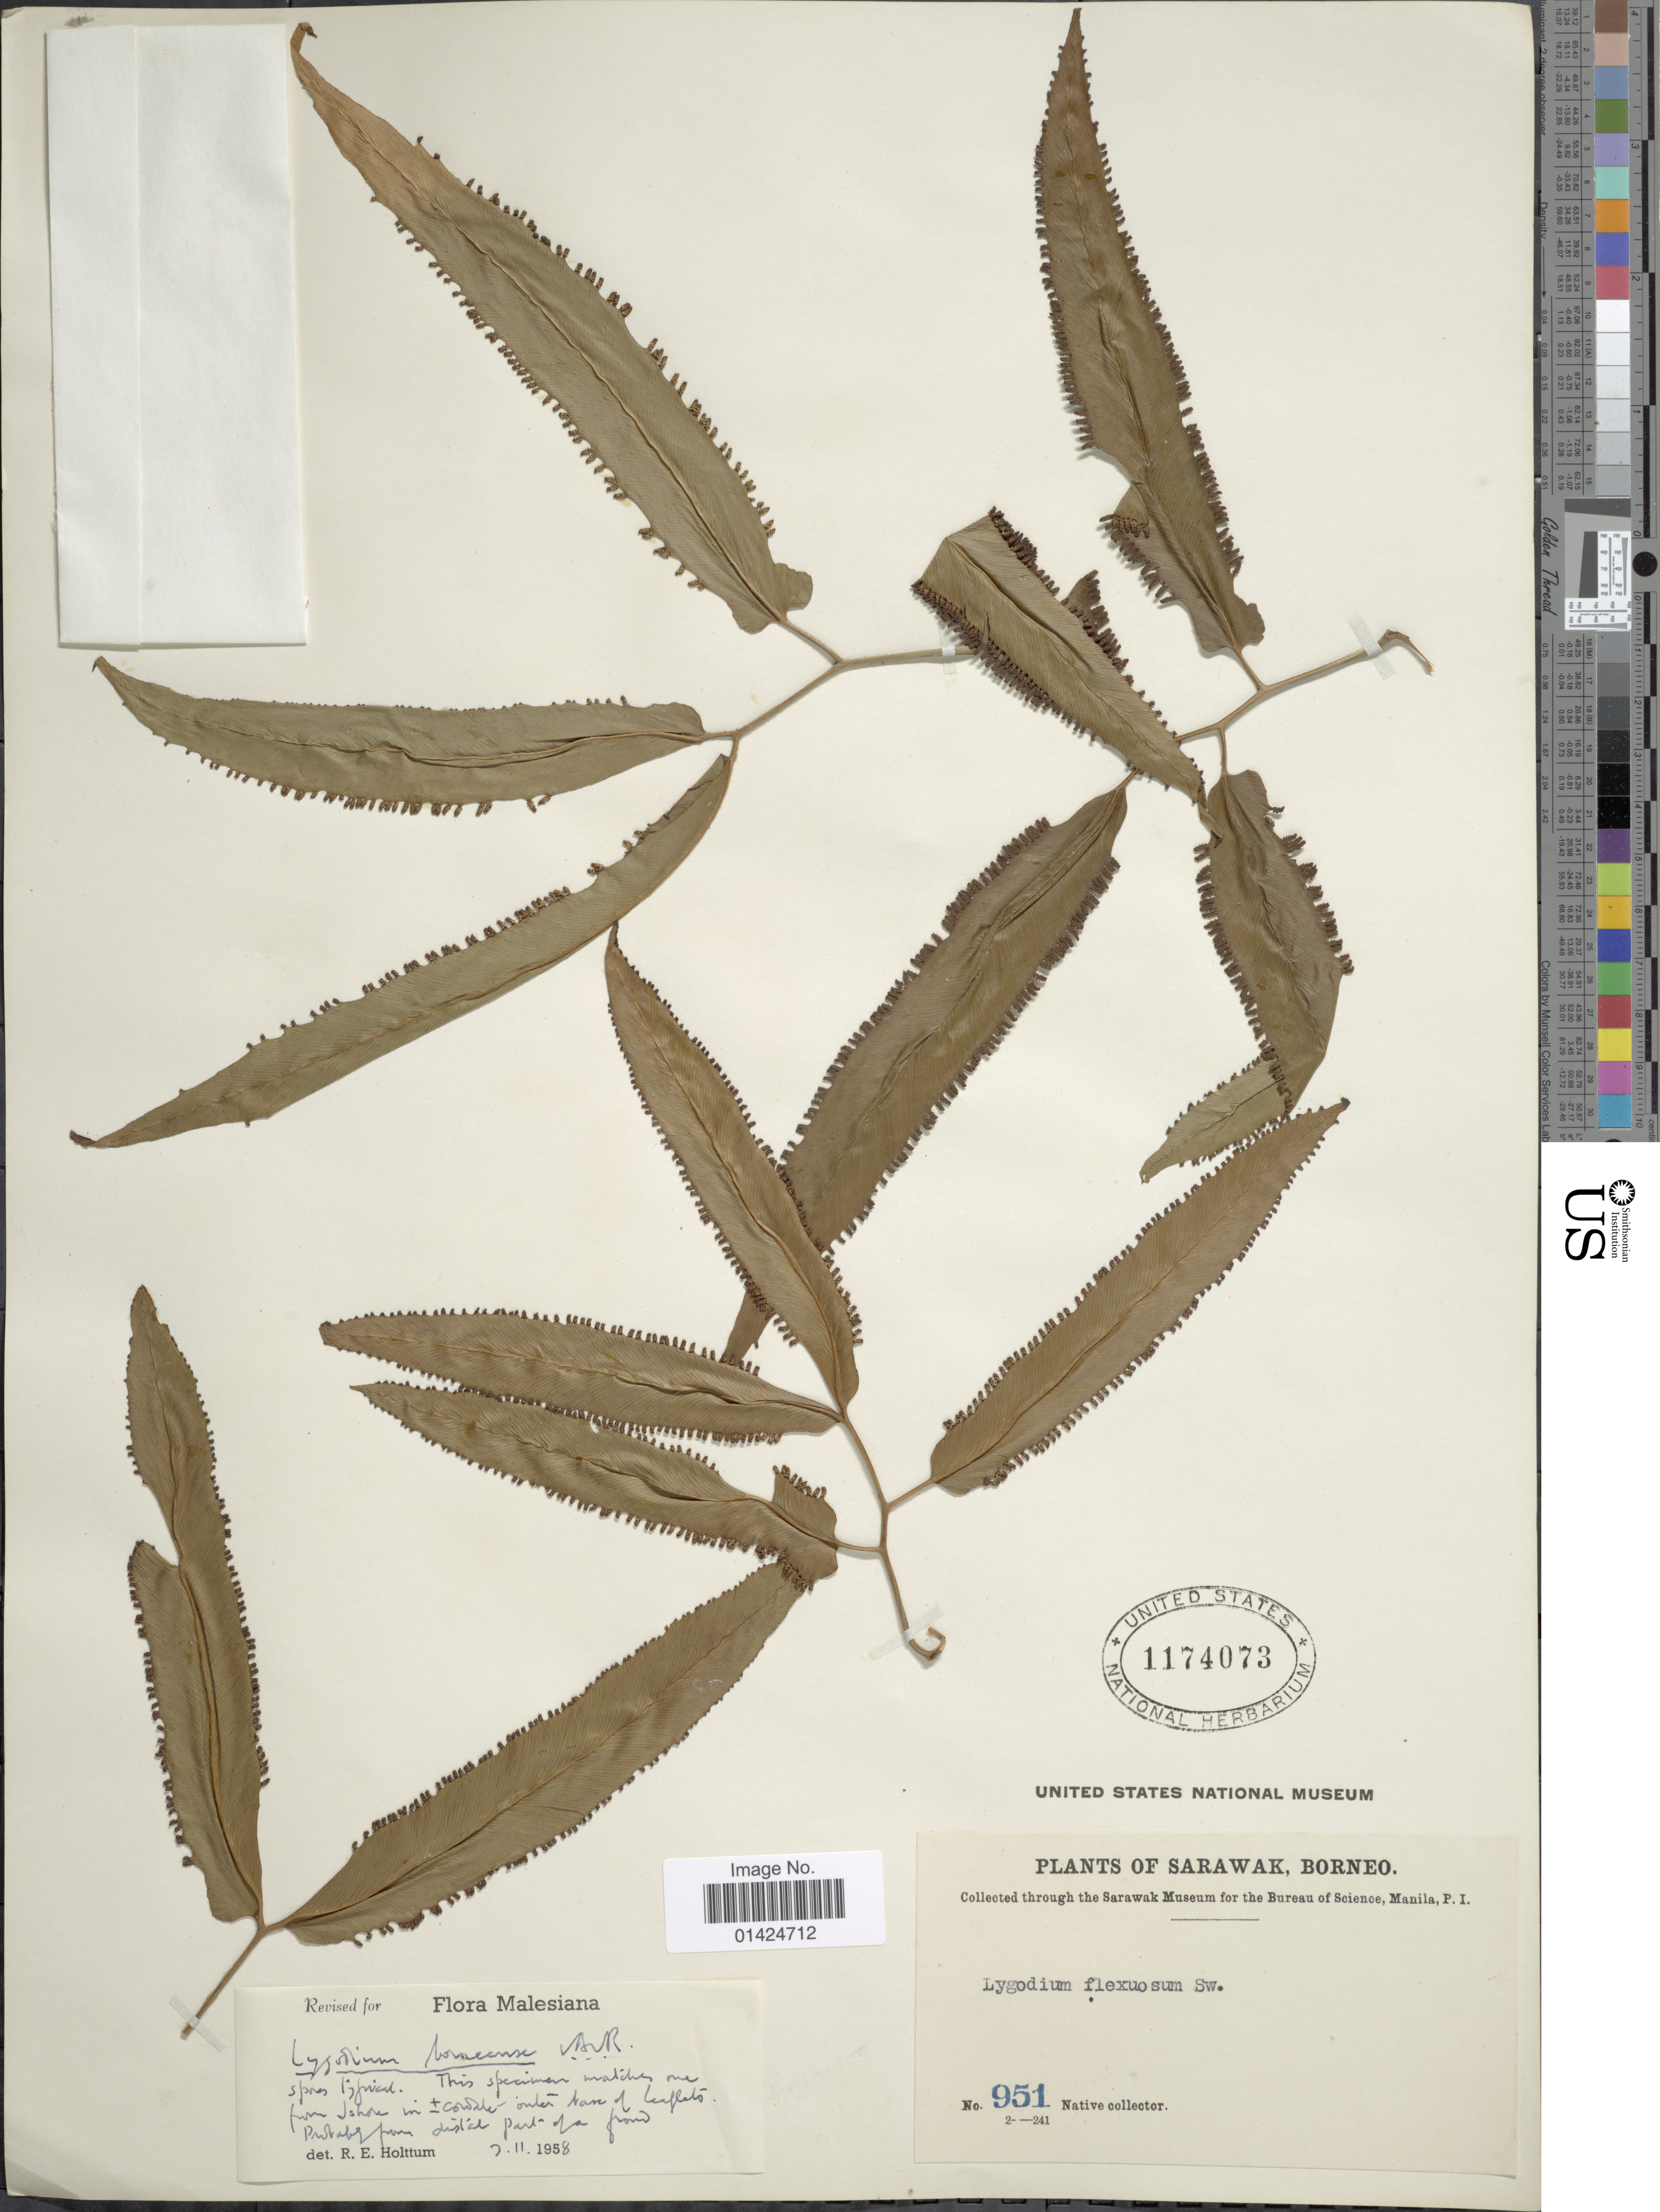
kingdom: Plantae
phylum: Tracheophyta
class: Polypodiopsida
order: Schizaeales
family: Lygodiaceae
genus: Lygodium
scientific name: Lygodium borneense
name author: Alderw.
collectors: Native collector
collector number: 951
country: Malaysia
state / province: Sarawak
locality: Borneo.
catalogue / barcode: US 1174073